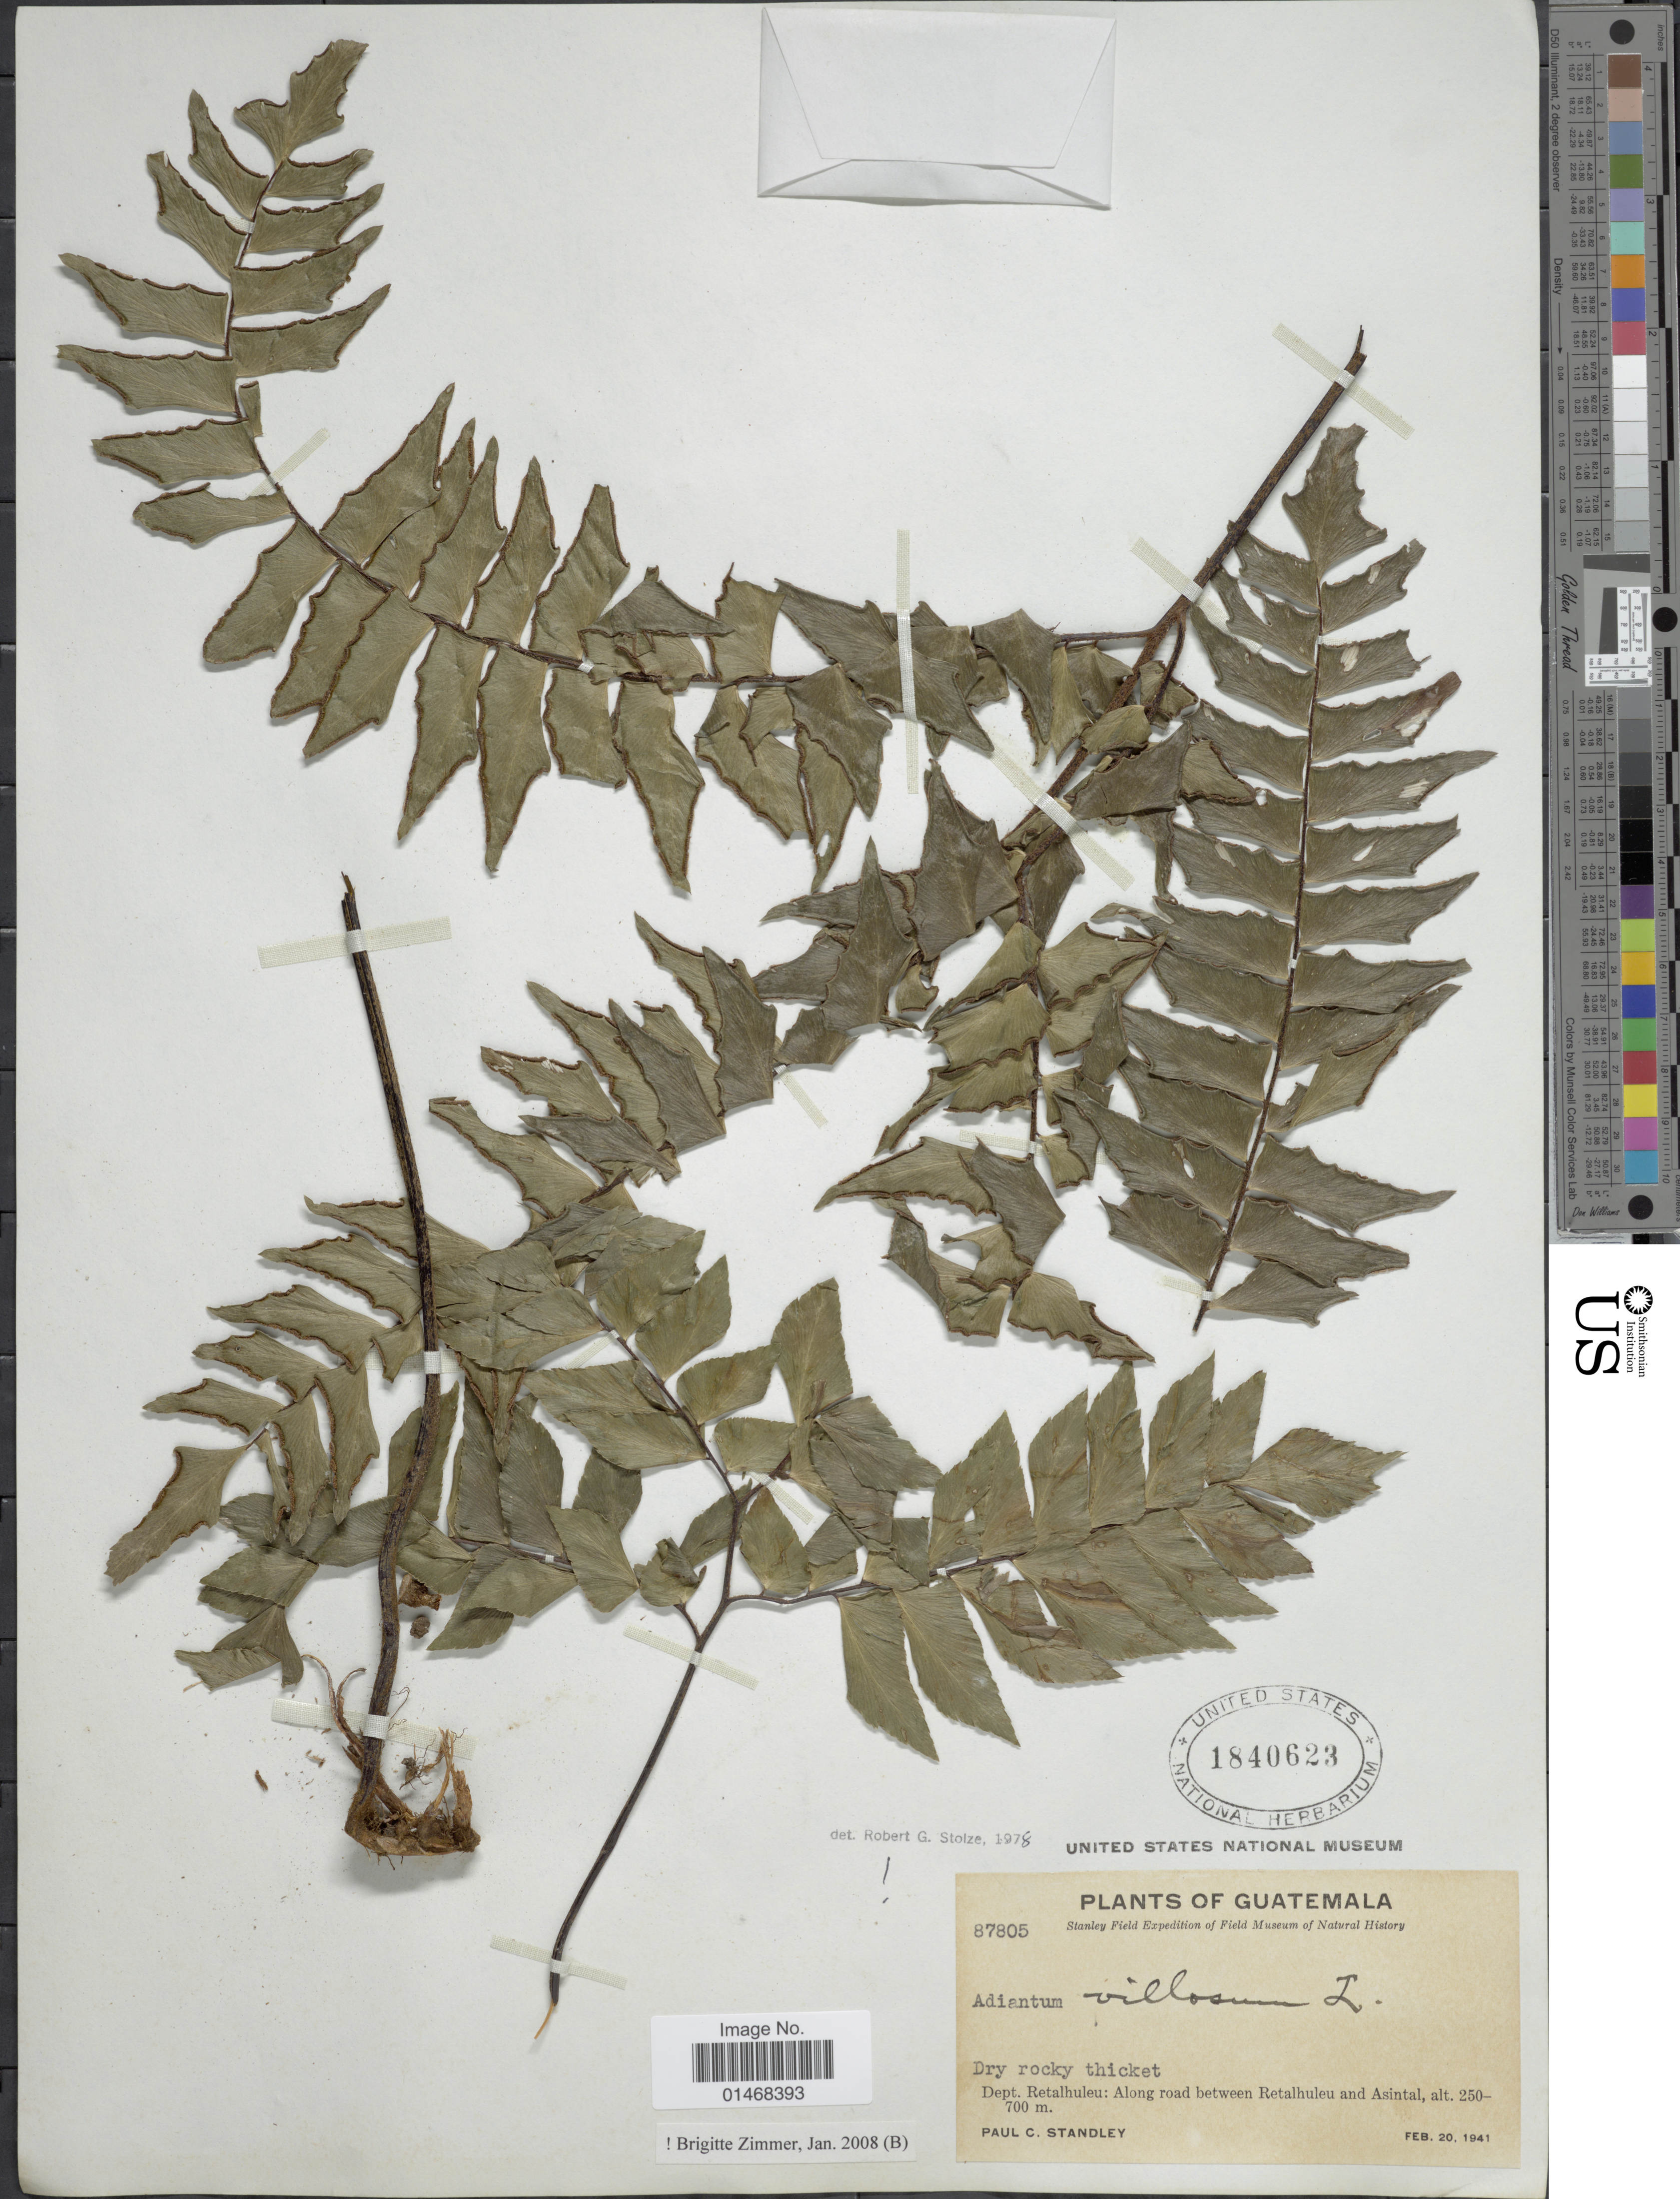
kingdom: Plantae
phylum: Tracheophyta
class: Polypodiopsida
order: Polypodiales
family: Pteridaceae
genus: Adiantum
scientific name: Adiantum villosum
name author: L.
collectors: P. C. Standley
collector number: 87805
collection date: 1941-02-20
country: Guatemala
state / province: Retalhuleu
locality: Dept. Retalhuleu: Along road between Retalhuleu and Asintal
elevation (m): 250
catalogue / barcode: US 1840623